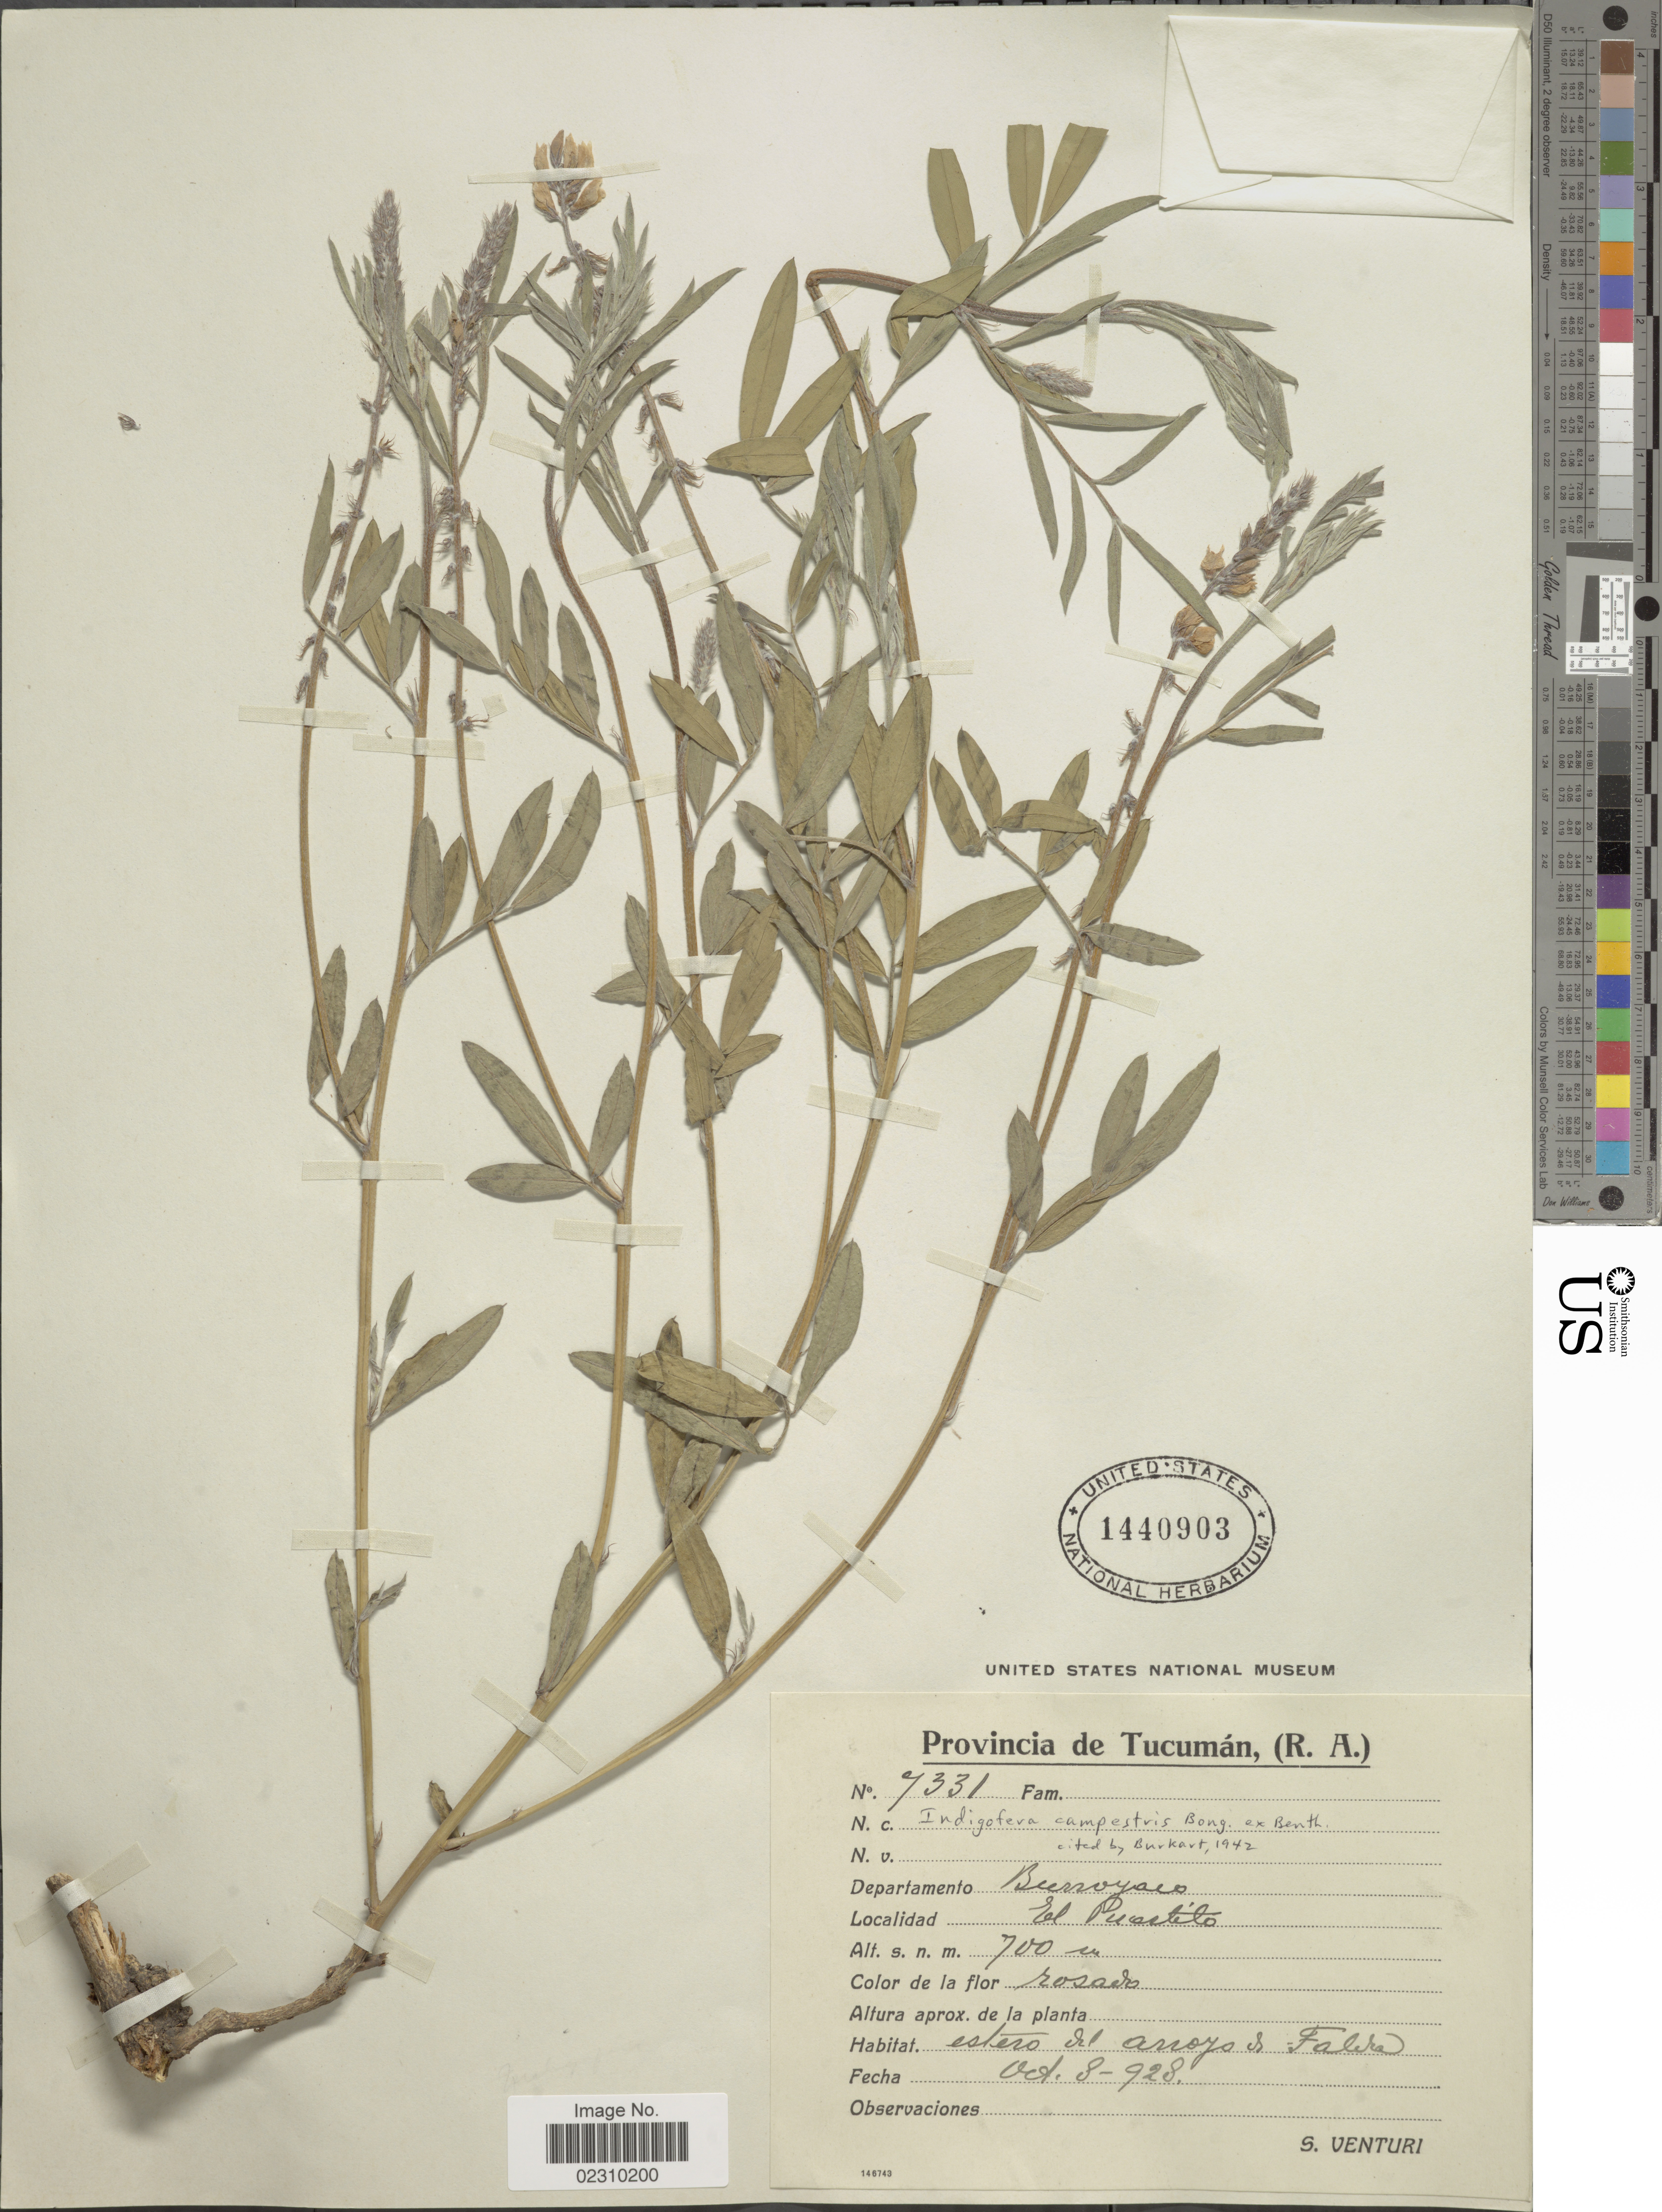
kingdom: Plantae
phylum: Tracheophyta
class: Magnoliopsida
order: Fabales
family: Fabaceae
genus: Indigofera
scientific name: Indigofera campestris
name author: Bong. ex Benth. in Mart.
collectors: S. Venturi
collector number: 7331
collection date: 1928-10-08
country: Argentina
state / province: Tucuman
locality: Provincia de Tucuman, (R.A. ). Departamento Bunoyaco, El Puertito.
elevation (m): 700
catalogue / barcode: US 1440903